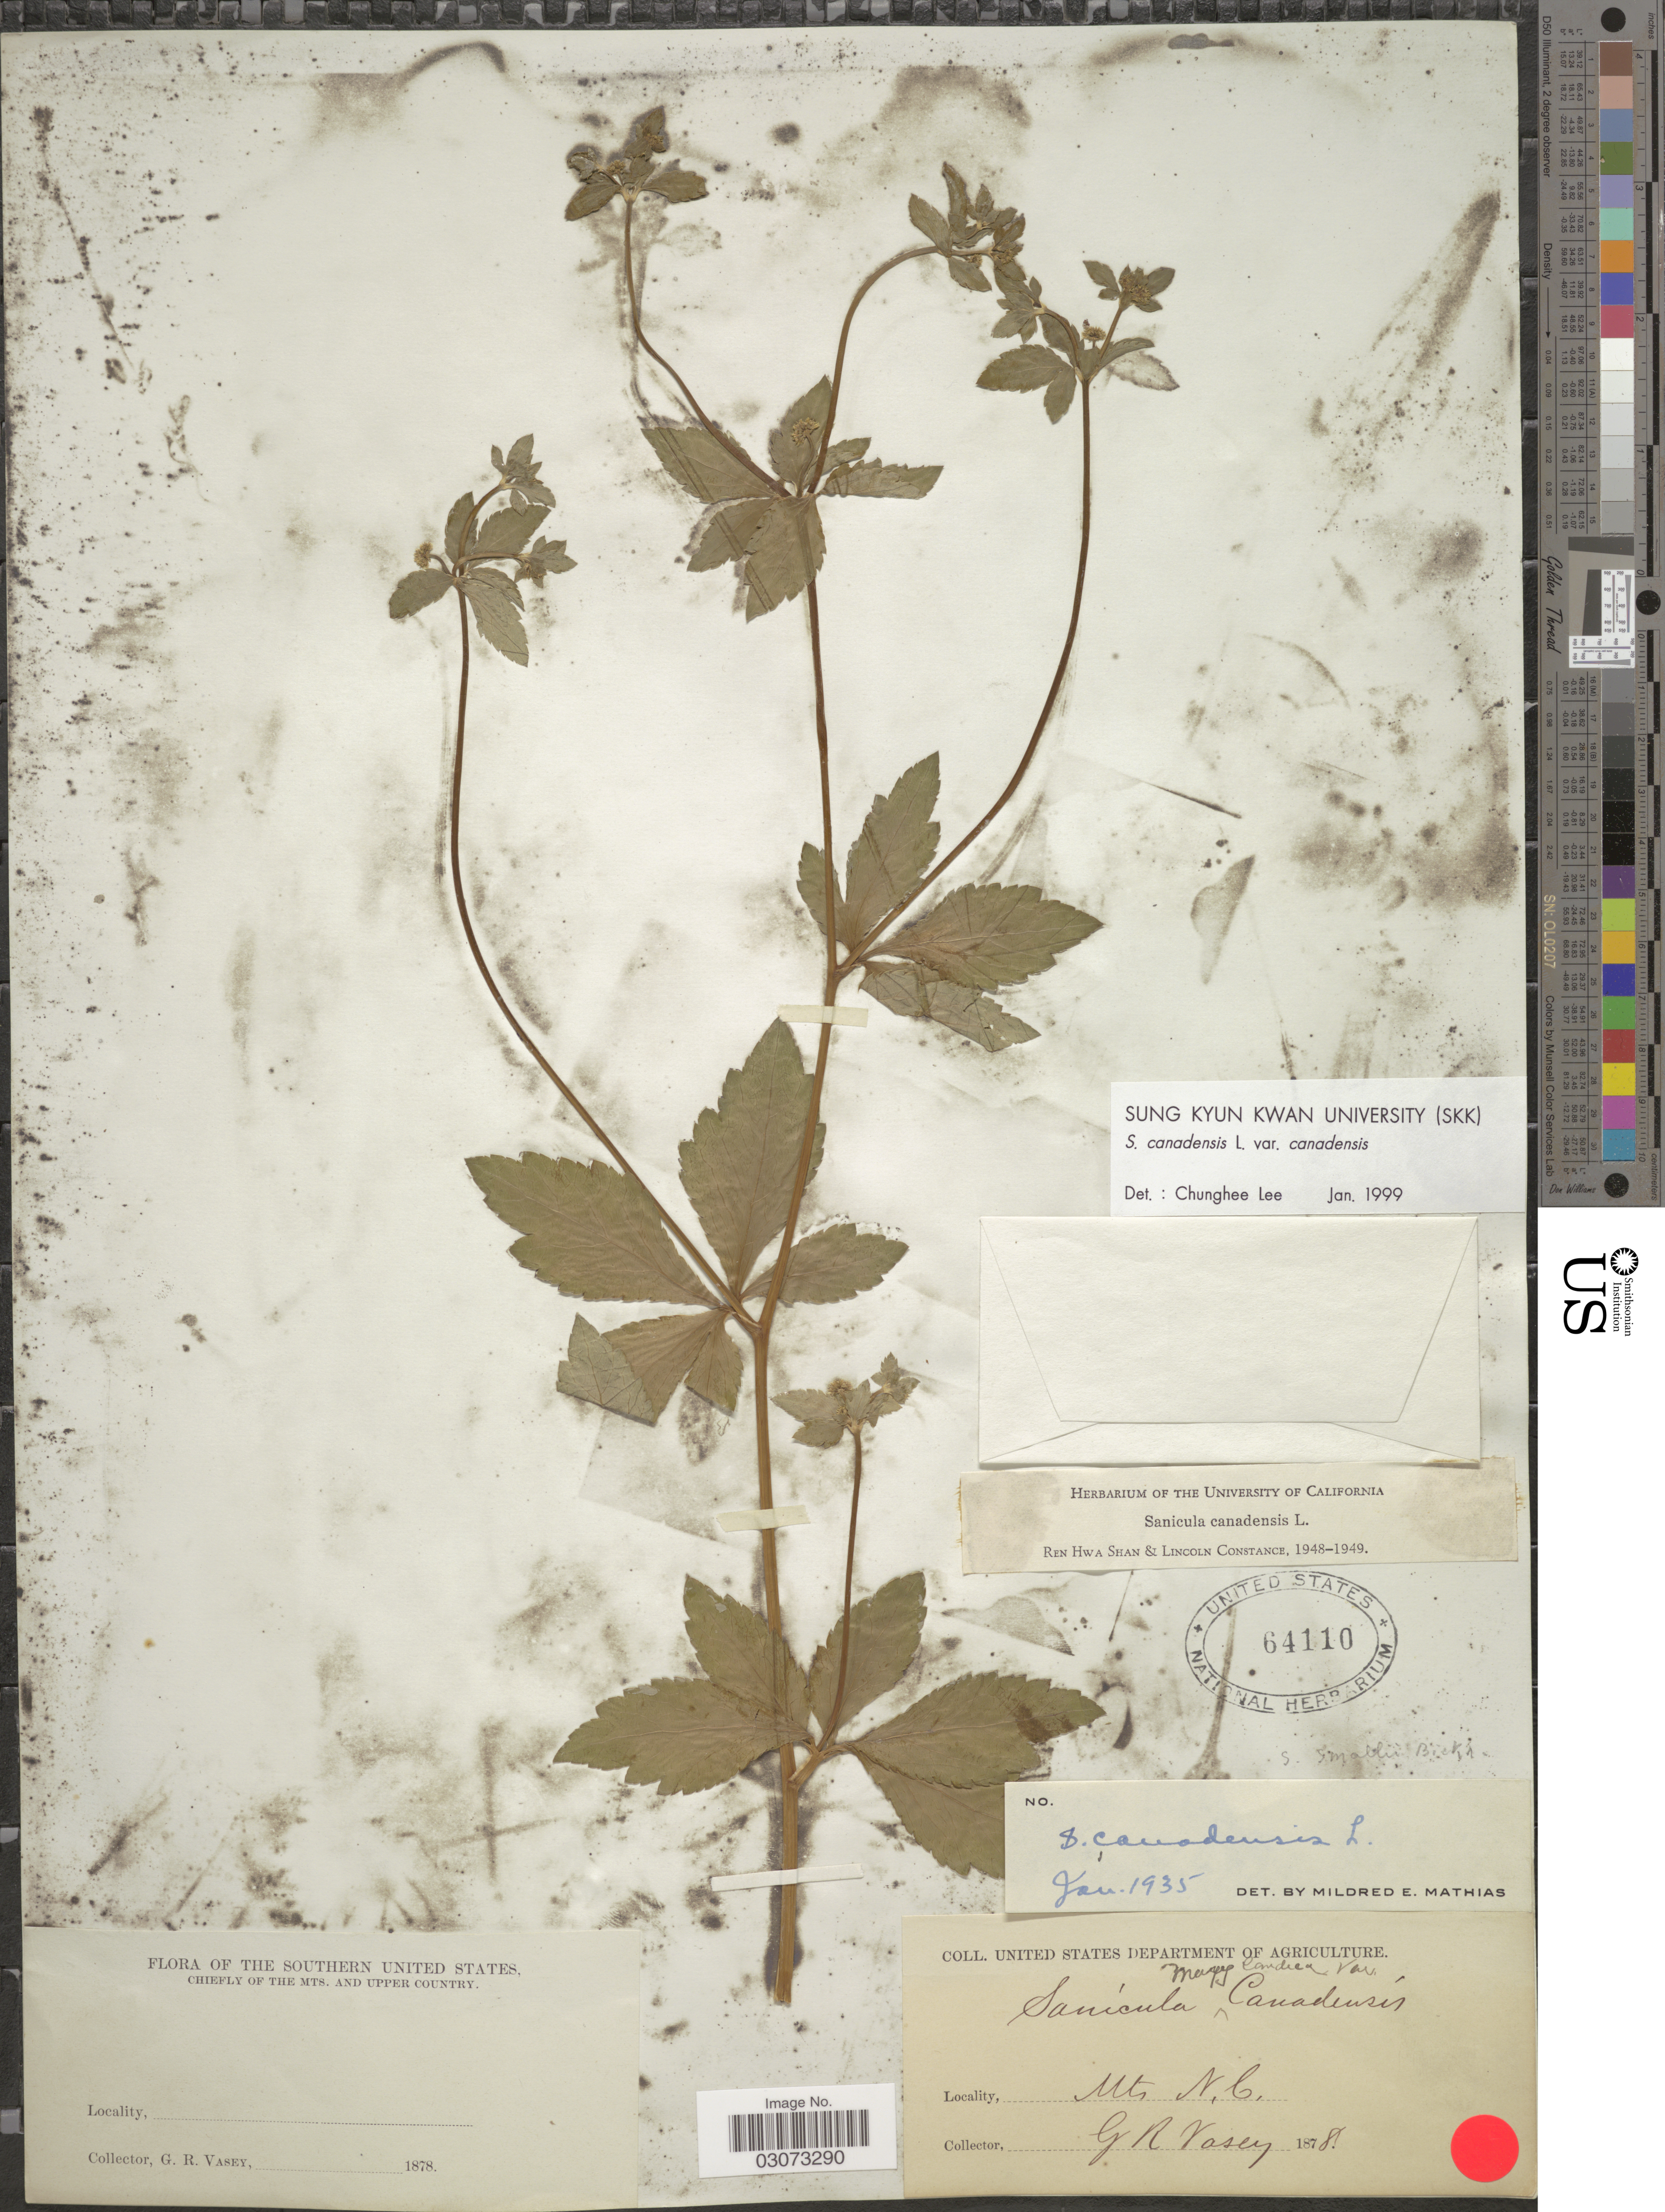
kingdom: Plantae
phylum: Tracheophyta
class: Magnoliopsida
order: Apiales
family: Apiaceae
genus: Sanicula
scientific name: Sanicula canadensis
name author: L.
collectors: G. R. Vasey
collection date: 1878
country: United States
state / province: North Carolina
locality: Mts. and Upper Country. Mts N.C.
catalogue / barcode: US 64110